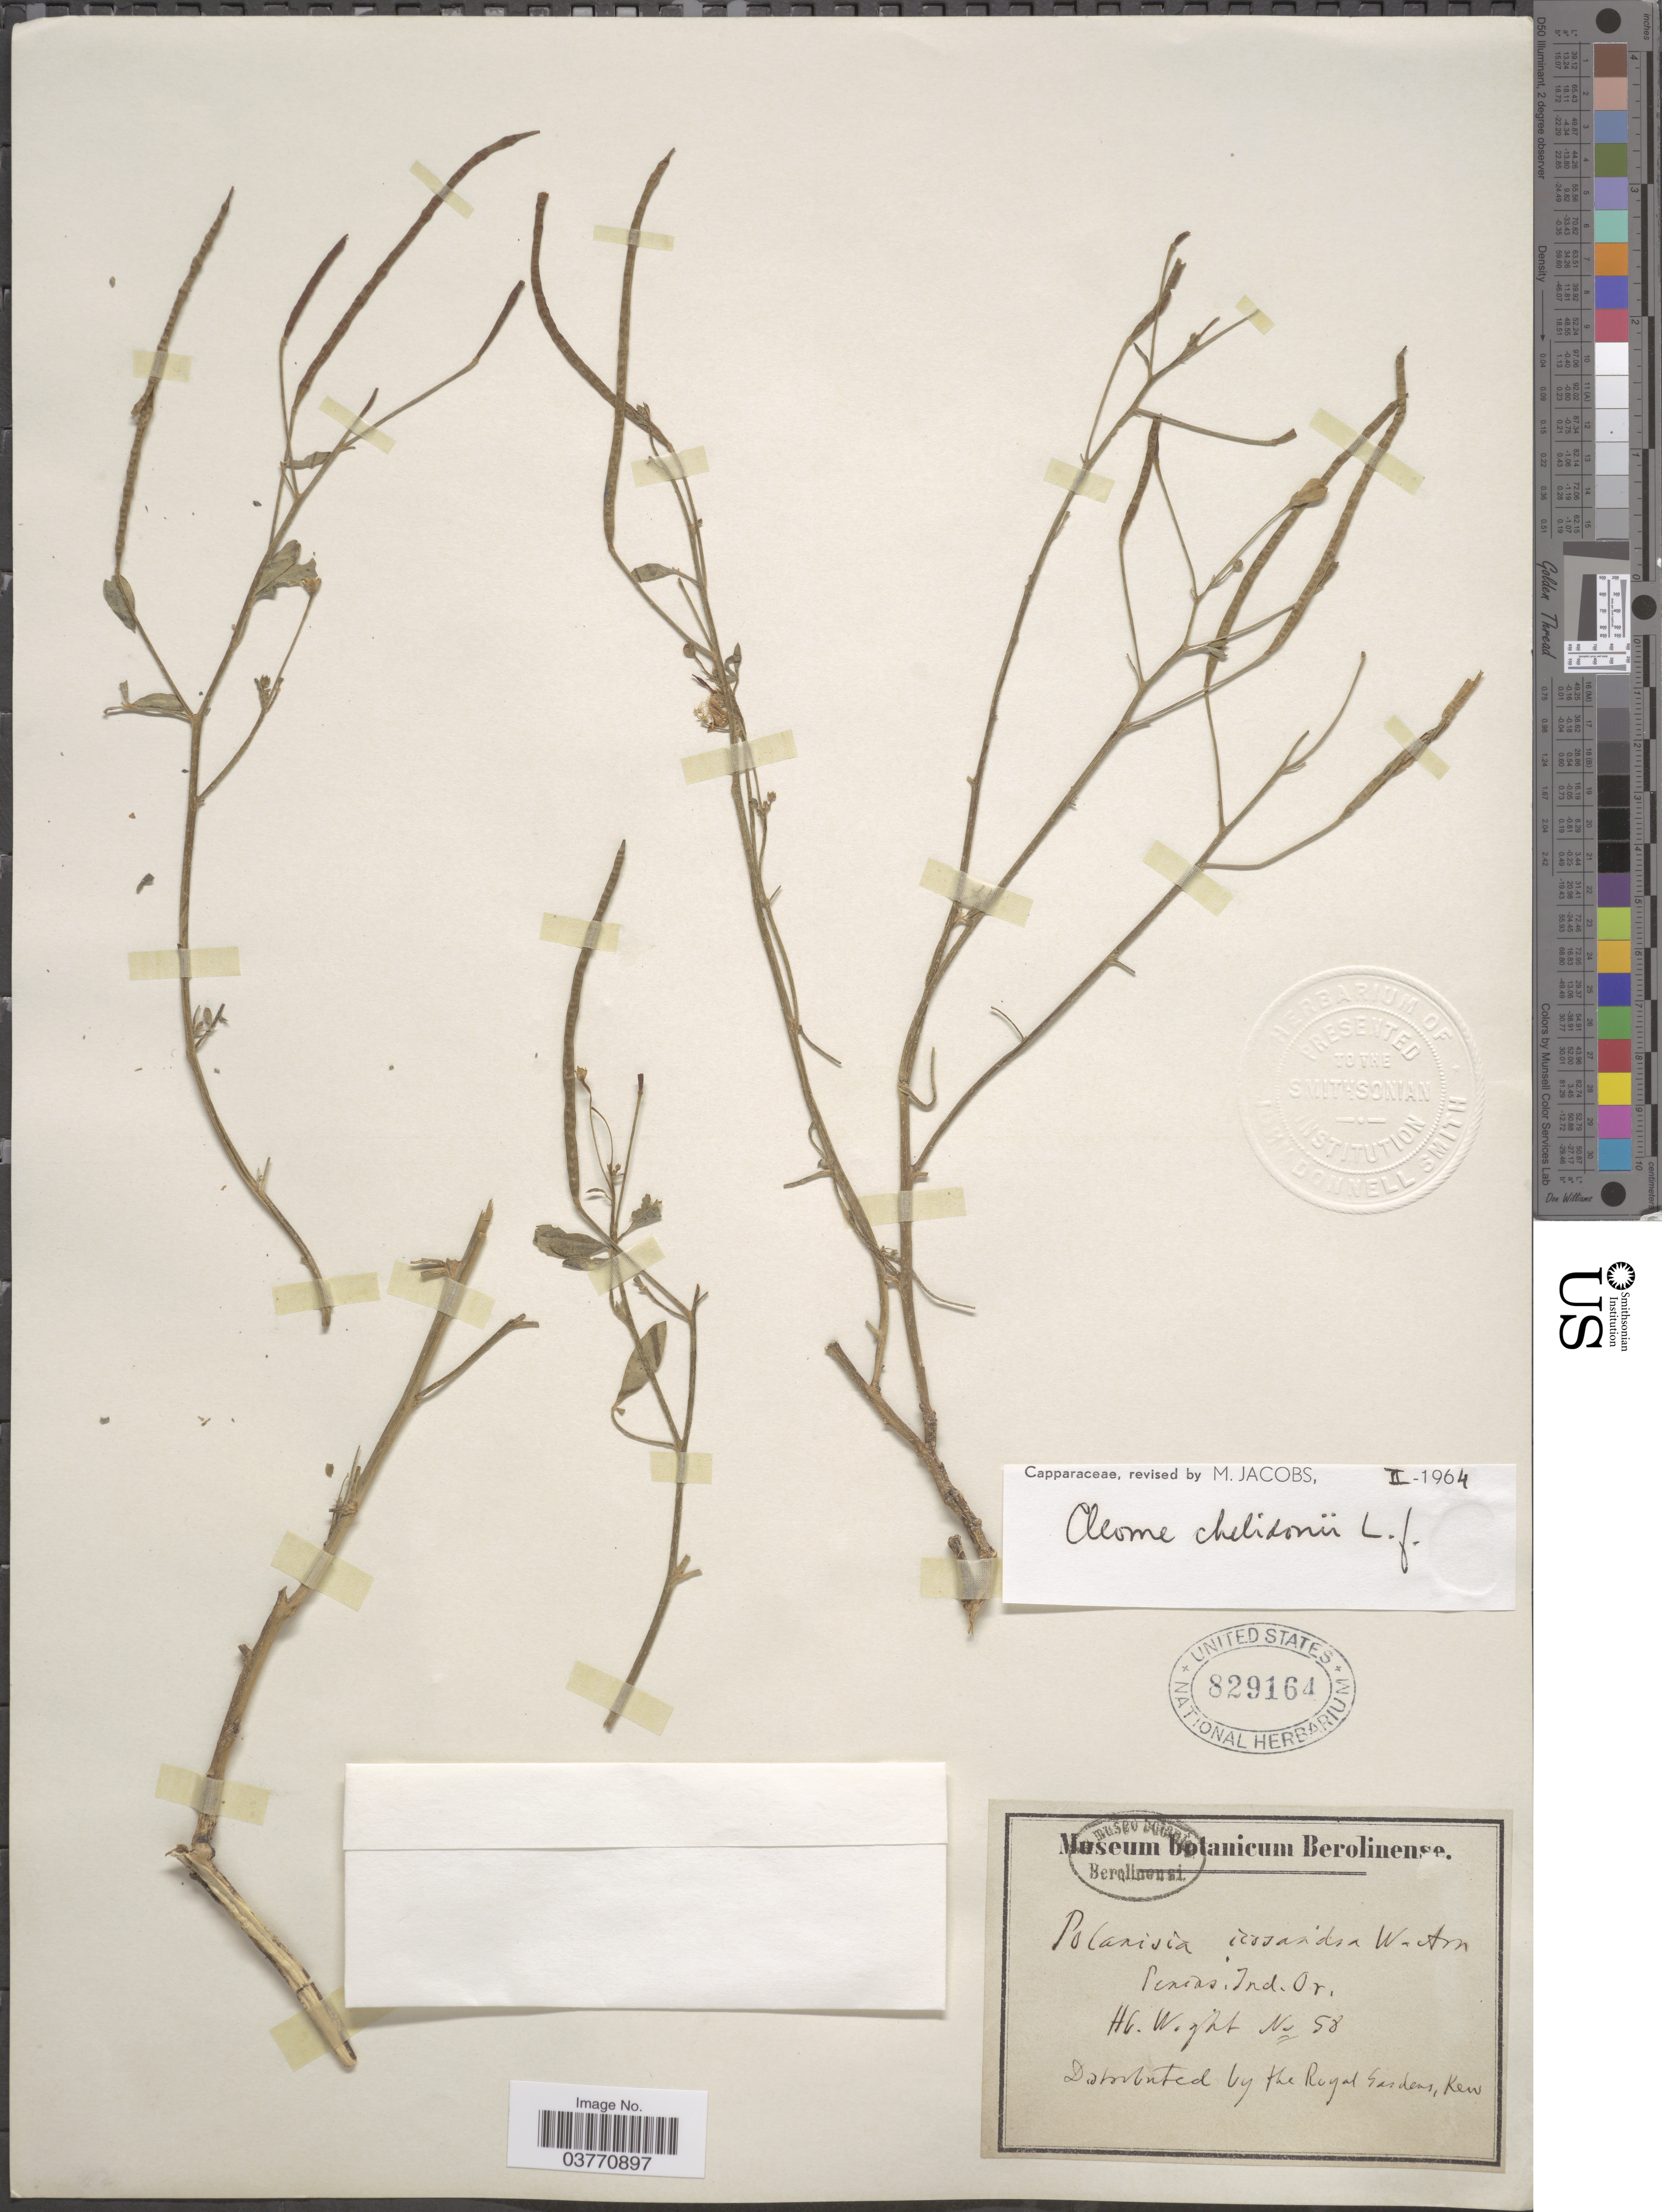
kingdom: Plantae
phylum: Tracheophyta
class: Magnoliopsida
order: Brassicales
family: Cleomaceae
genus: Corynandra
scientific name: Corynandra chelidonii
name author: (L. f.) Cochrane & Iltis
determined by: Strong, M. T., (US), Smithsonian Institution - National Museum of Natural History (UNITED STATES)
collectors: H. Wright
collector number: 58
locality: Peneds. Ind. Or. [interpreted]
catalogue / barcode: US 829164